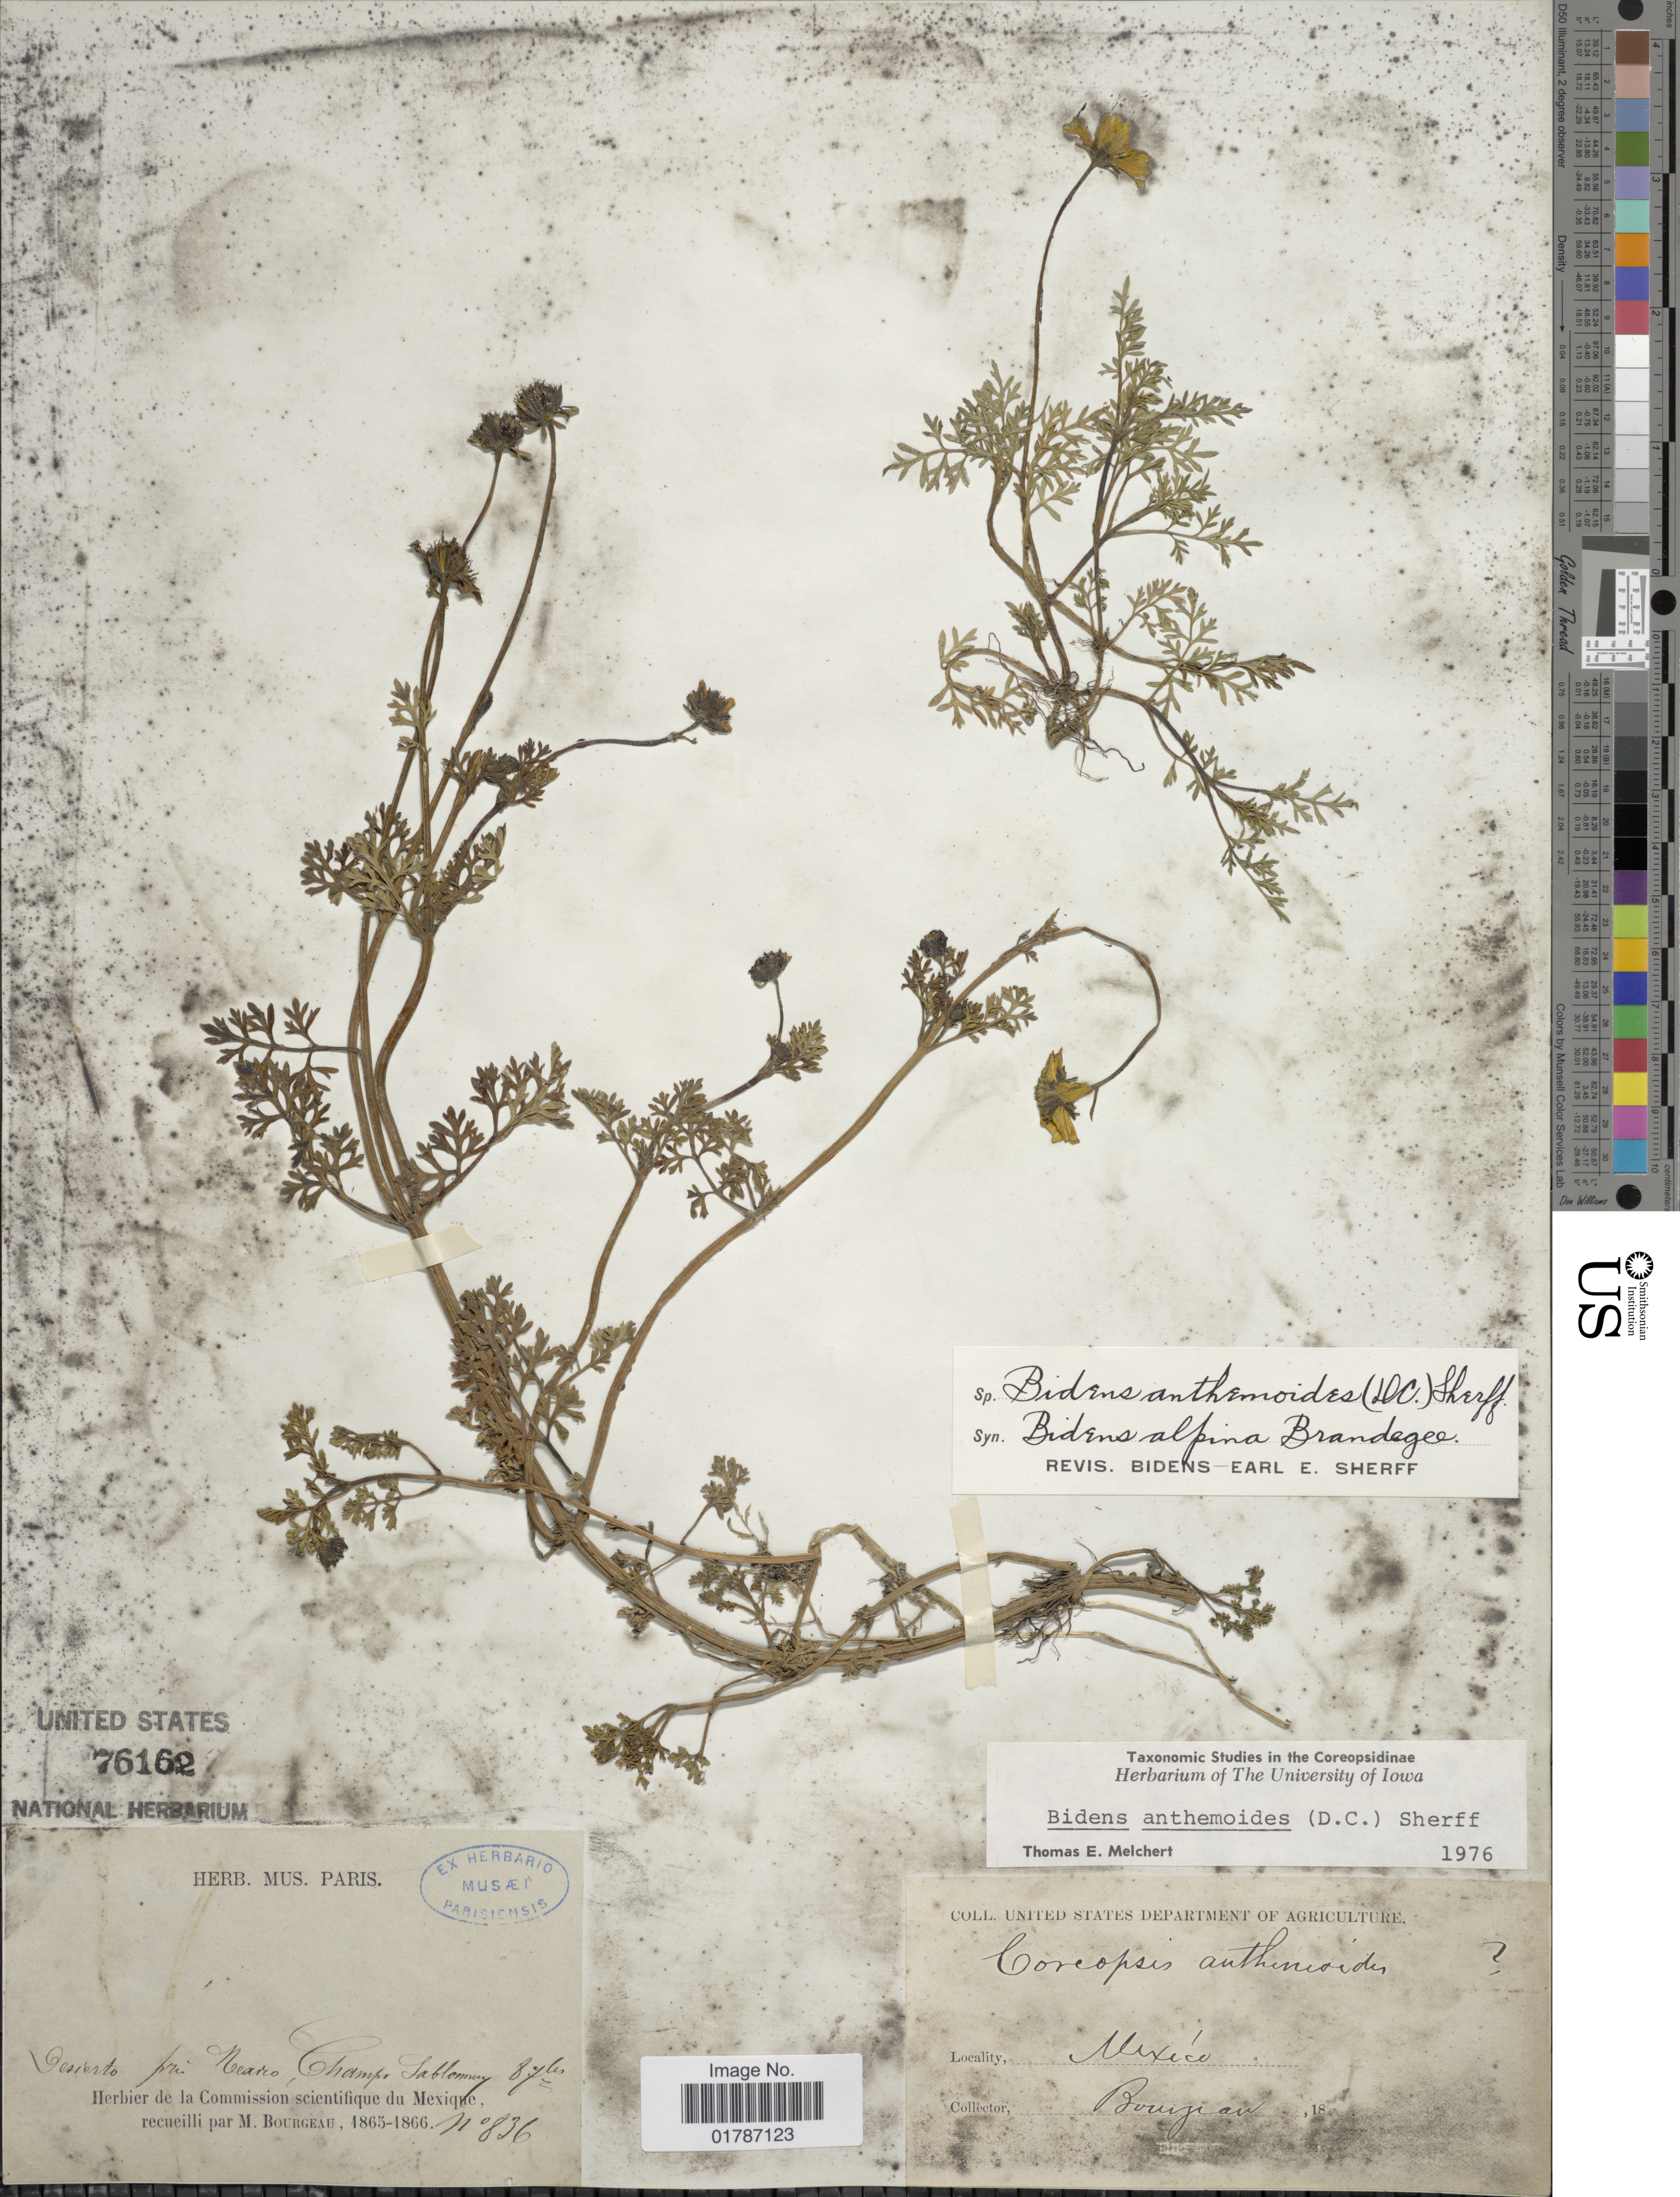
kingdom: Plantae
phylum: Tracheophyta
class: Magnoliopsida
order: Asterales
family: Asteraceae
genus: Bidens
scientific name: Bidens anthemoides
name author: (DC.) Sherff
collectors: M. Bourgeau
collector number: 836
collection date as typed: Transcribed d/m/y: //87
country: Mexico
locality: Desierto près Mexico, Champs Sablonneux [desert near Mexico, sandy fields]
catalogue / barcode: US 76162